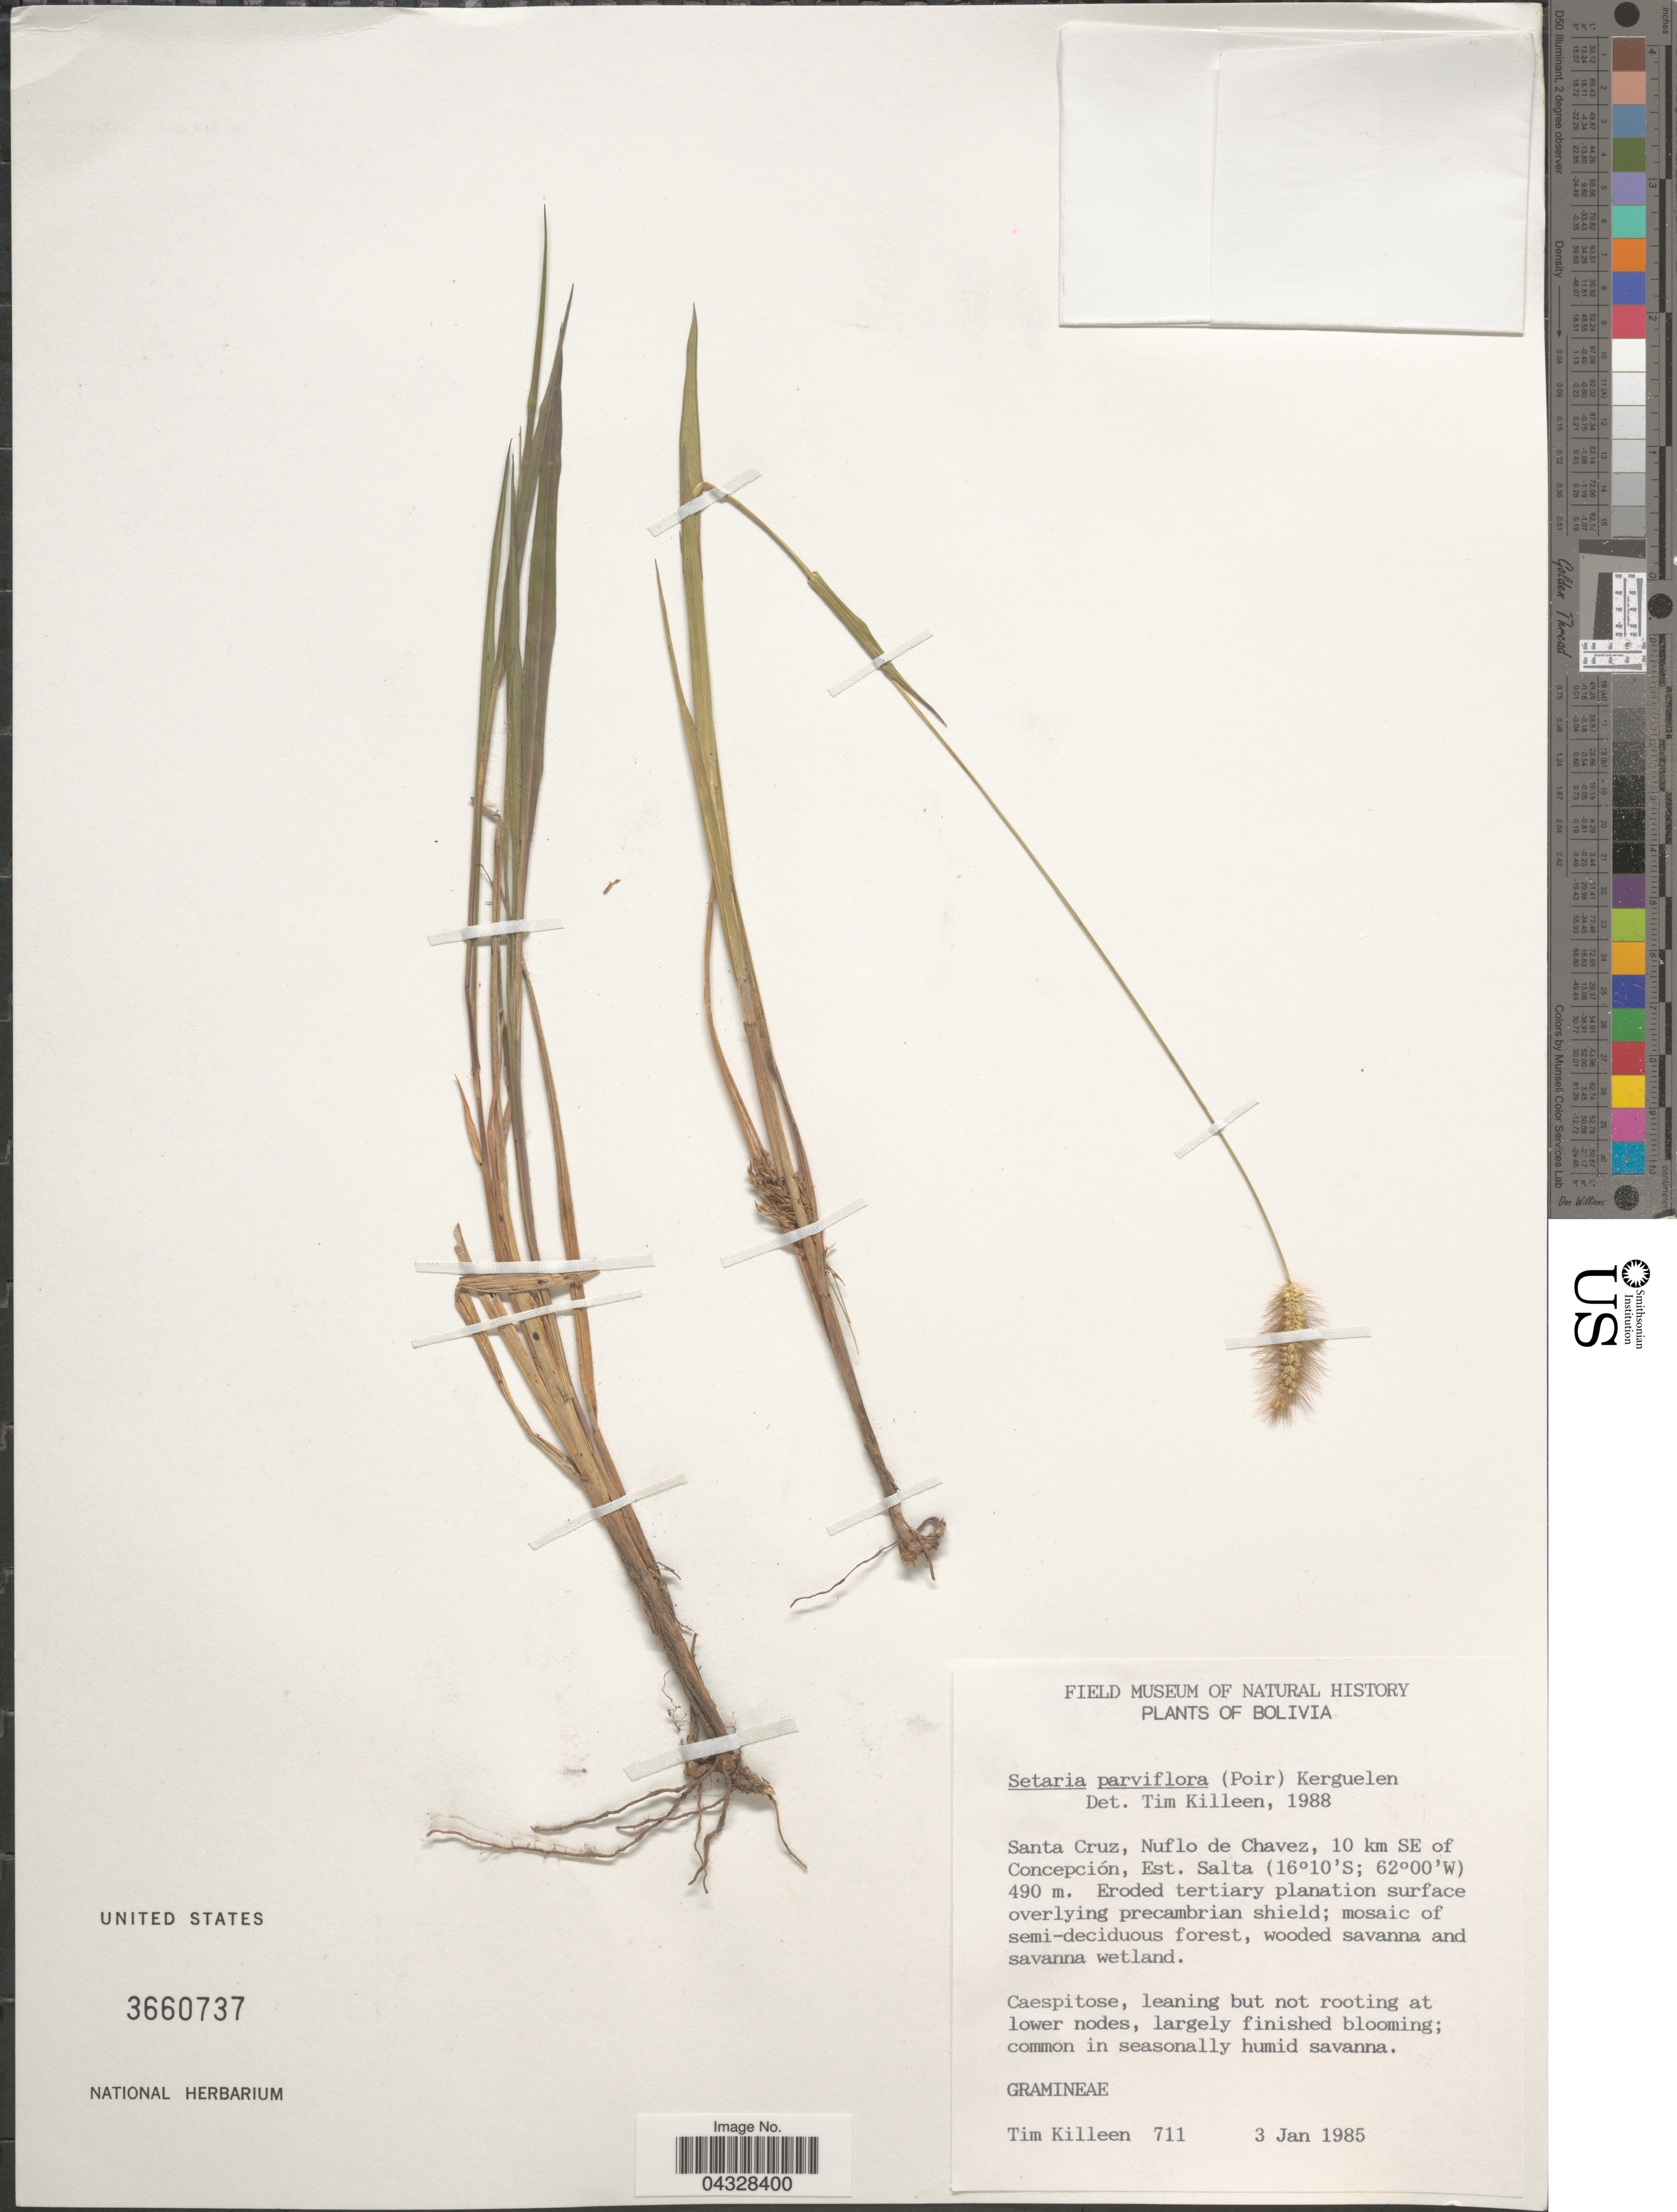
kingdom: Plantae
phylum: Tracheophyta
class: Liliopsida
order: Poales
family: Poaceae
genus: Setaria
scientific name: Setaria parviflora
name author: (Poir.) Kerguélen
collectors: T. J. Killeen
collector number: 711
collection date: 1985-01-03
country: Argentina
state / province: Santa Cruz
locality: Nuflo de Chavez, 10 km SE of Concepción, Est. Salta.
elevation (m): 490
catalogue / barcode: US 3660737